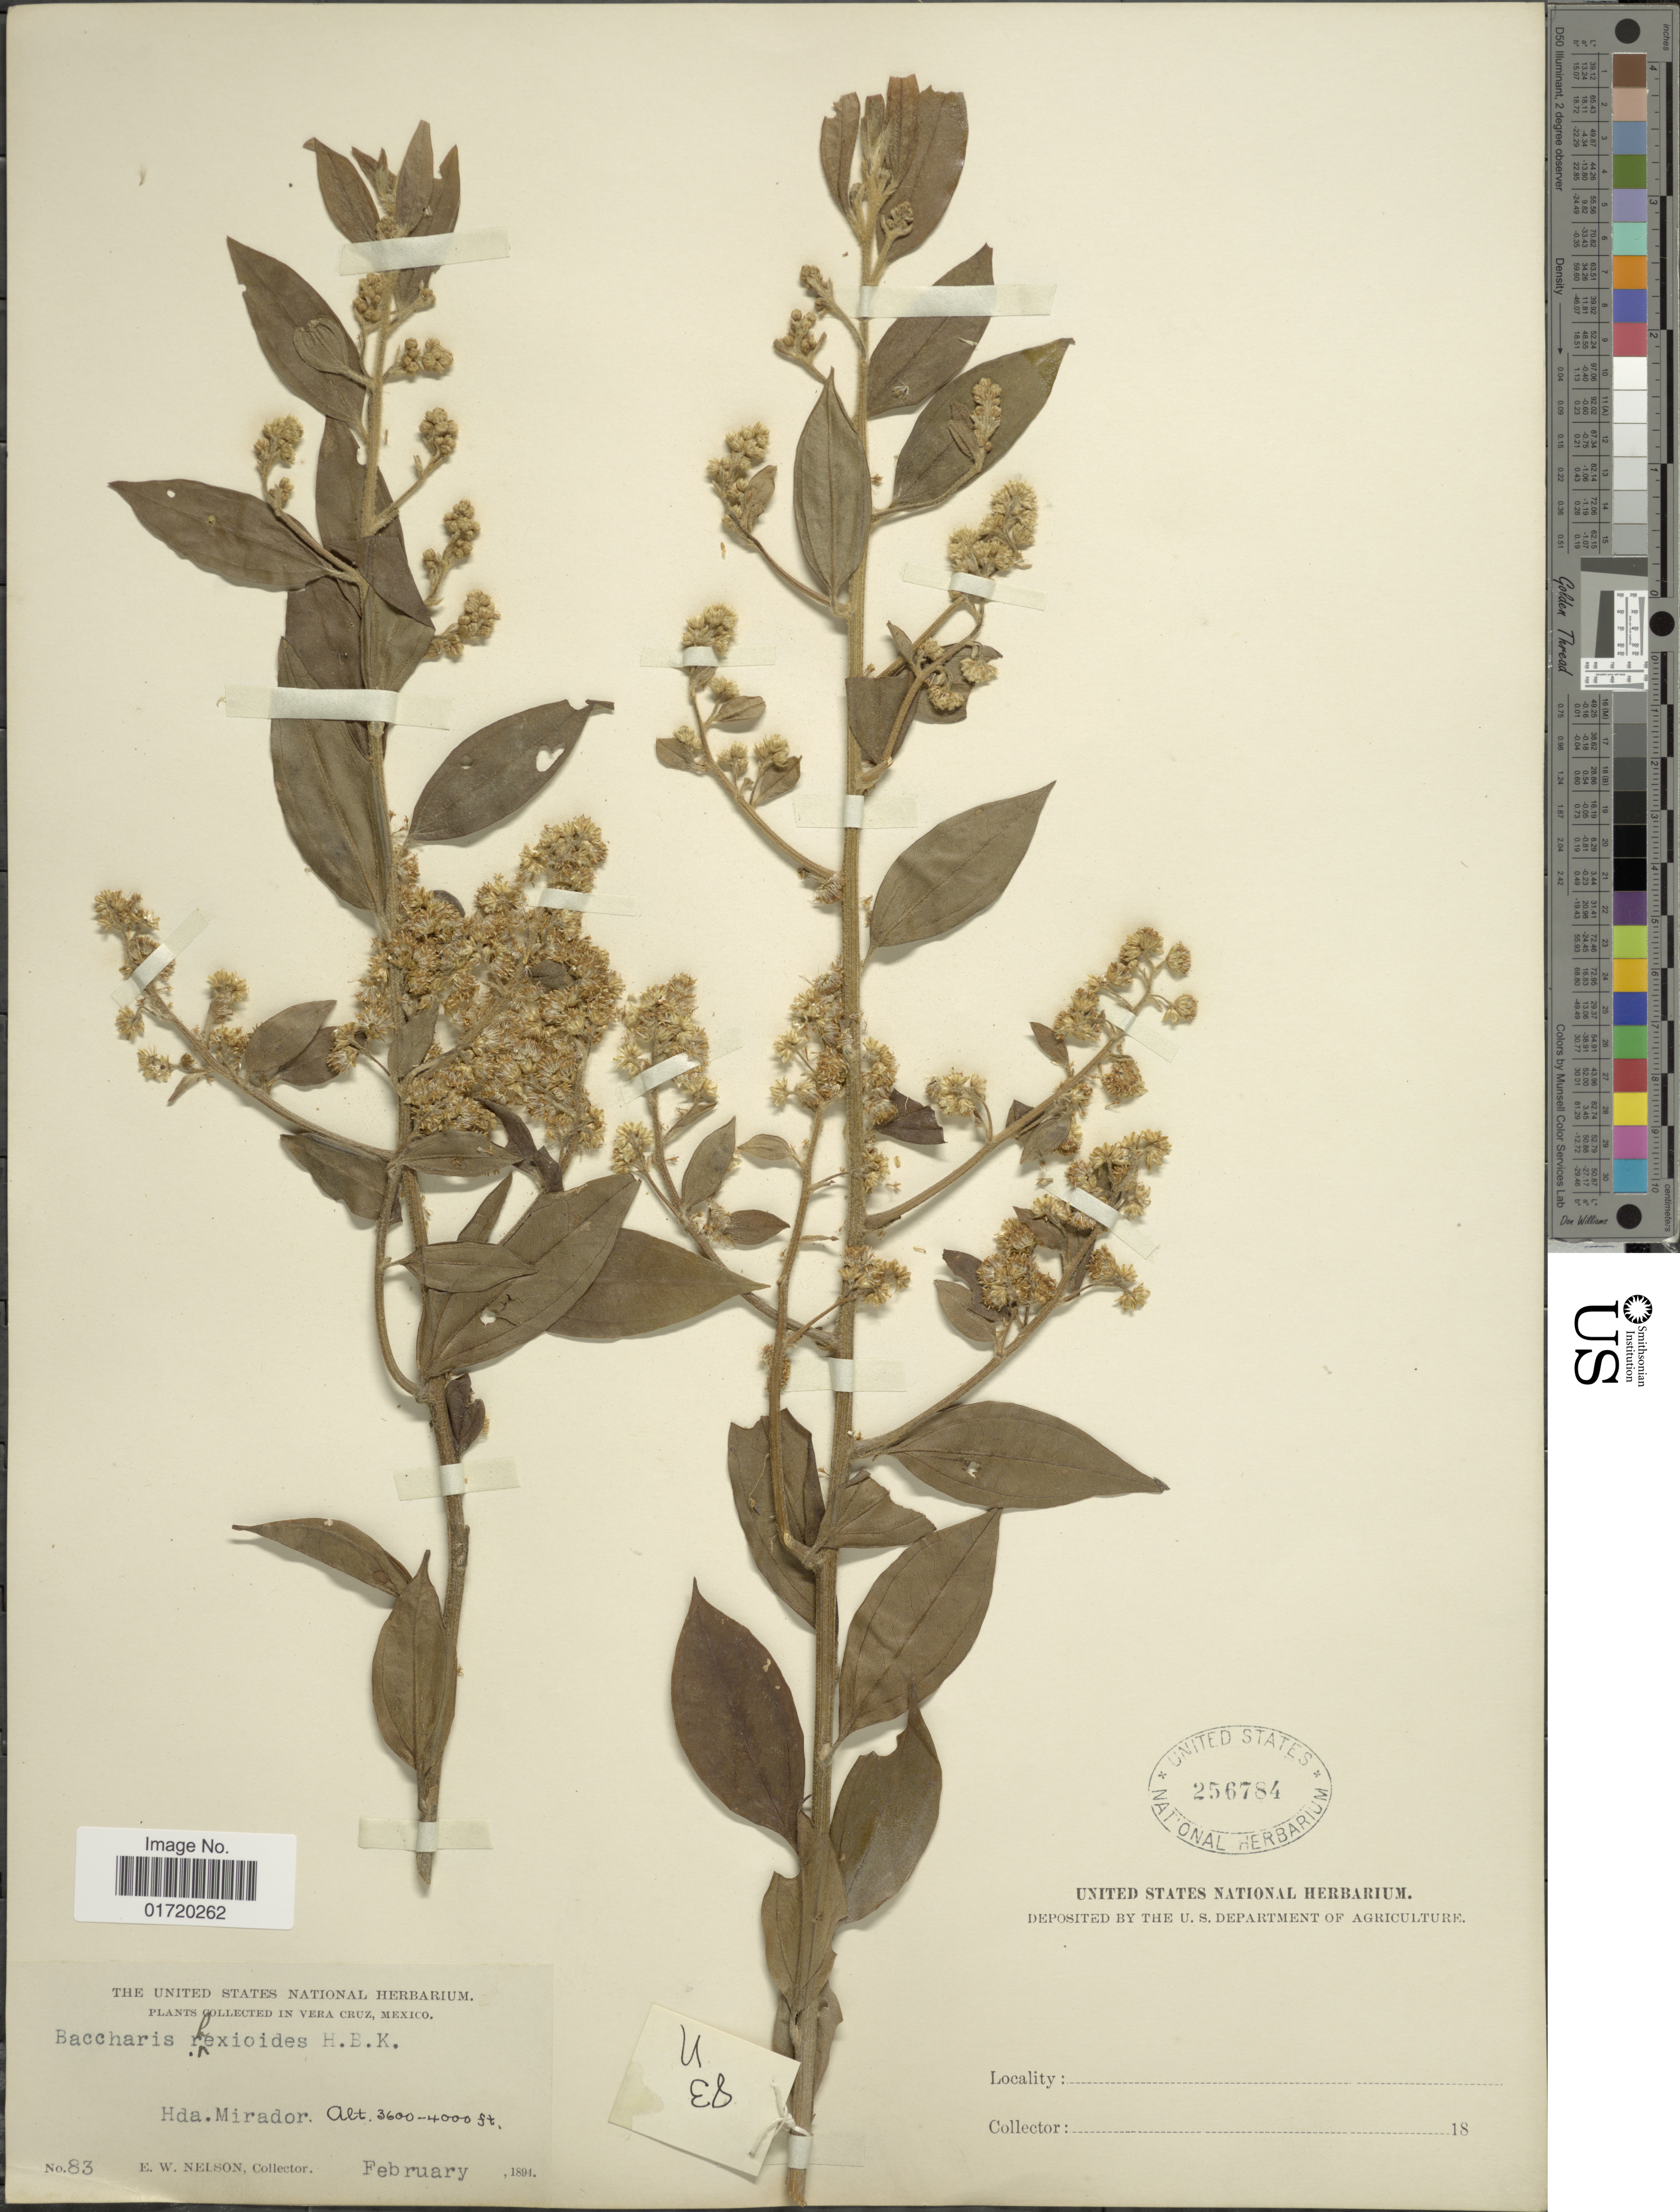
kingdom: Plantae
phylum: Tracheophyta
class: Magnoliopsida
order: Asterales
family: Asteraceae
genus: Baccharis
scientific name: Baccharis trinervis var. rhexioides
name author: (Kunth) Baker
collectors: E. W. Nelson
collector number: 83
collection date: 1894-02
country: Mexico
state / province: Veracruz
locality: Vera Cruz, Hda. Mirador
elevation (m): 1097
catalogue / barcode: US 256784